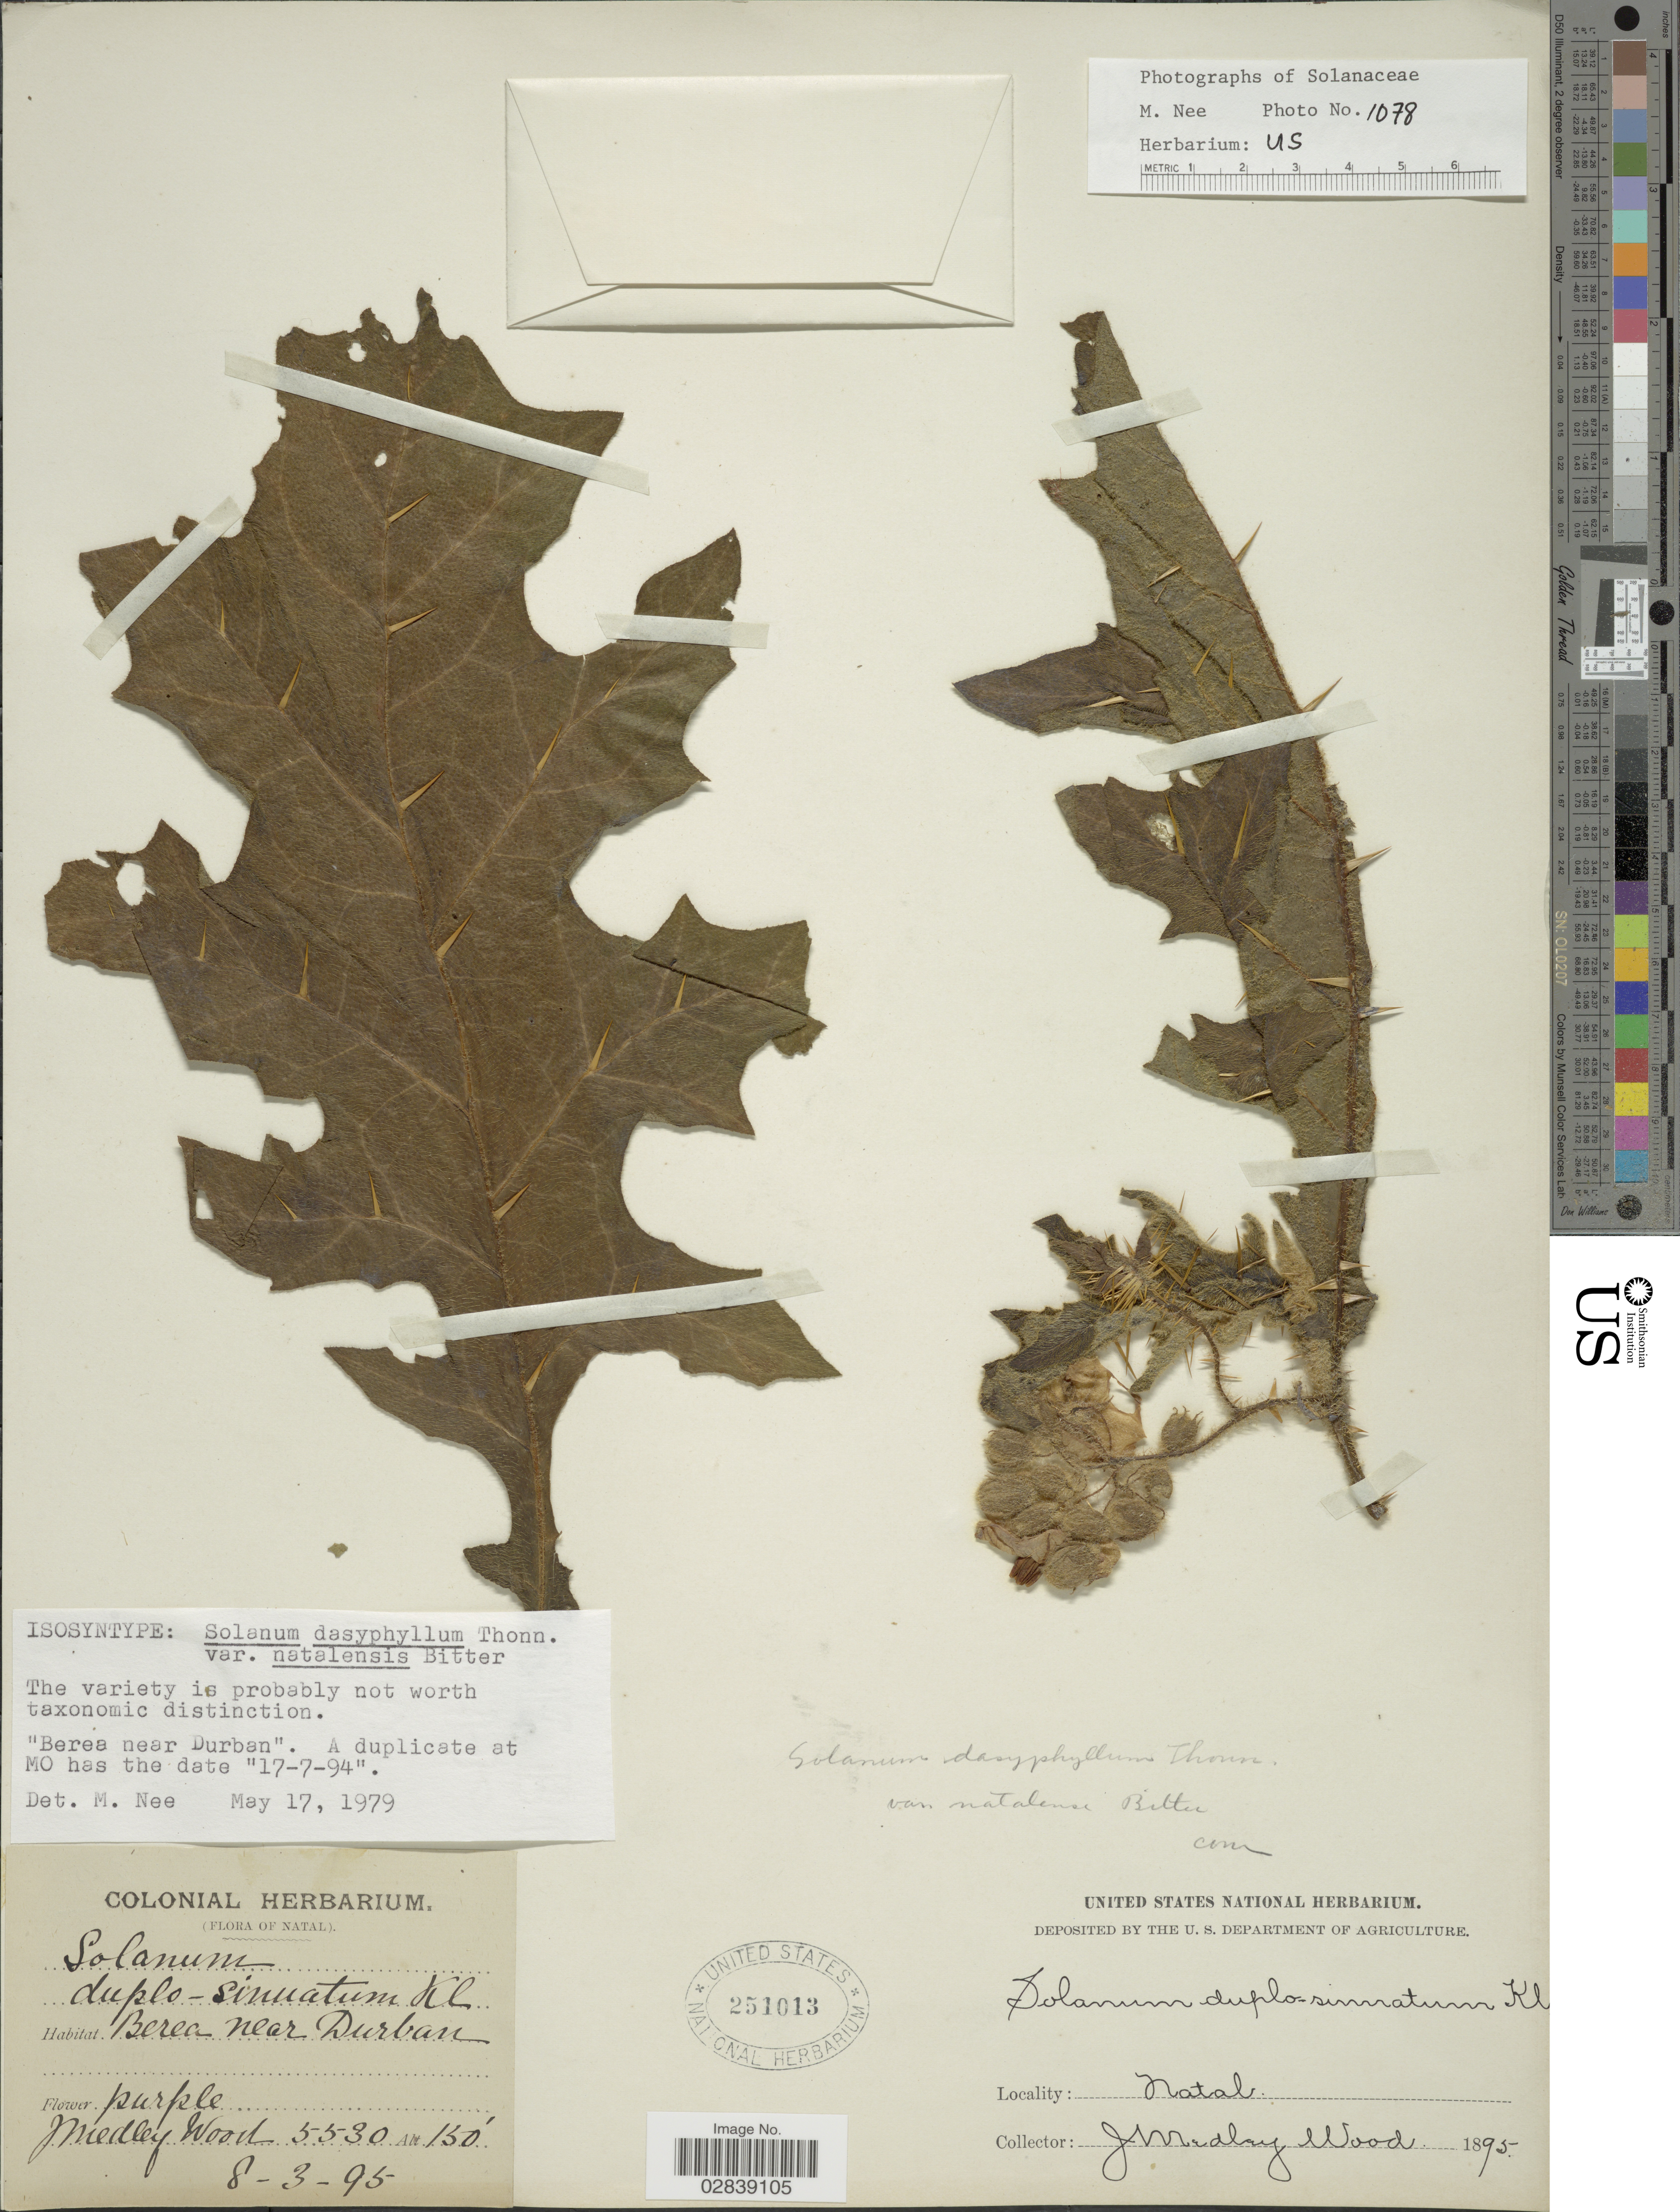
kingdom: Plantae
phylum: Tracheophyta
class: Magnoliopsida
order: Solanales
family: Solanaceae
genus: Solanum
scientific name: Solanum dasyphyllum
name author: Schumach. & Thonn.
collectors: J. Medley Wood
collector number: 5530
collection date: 1895-03-08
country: South Africa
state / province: KwaZulu-Natal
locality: Natal. Berea near Durban.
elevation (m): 46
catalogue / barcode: US 251013